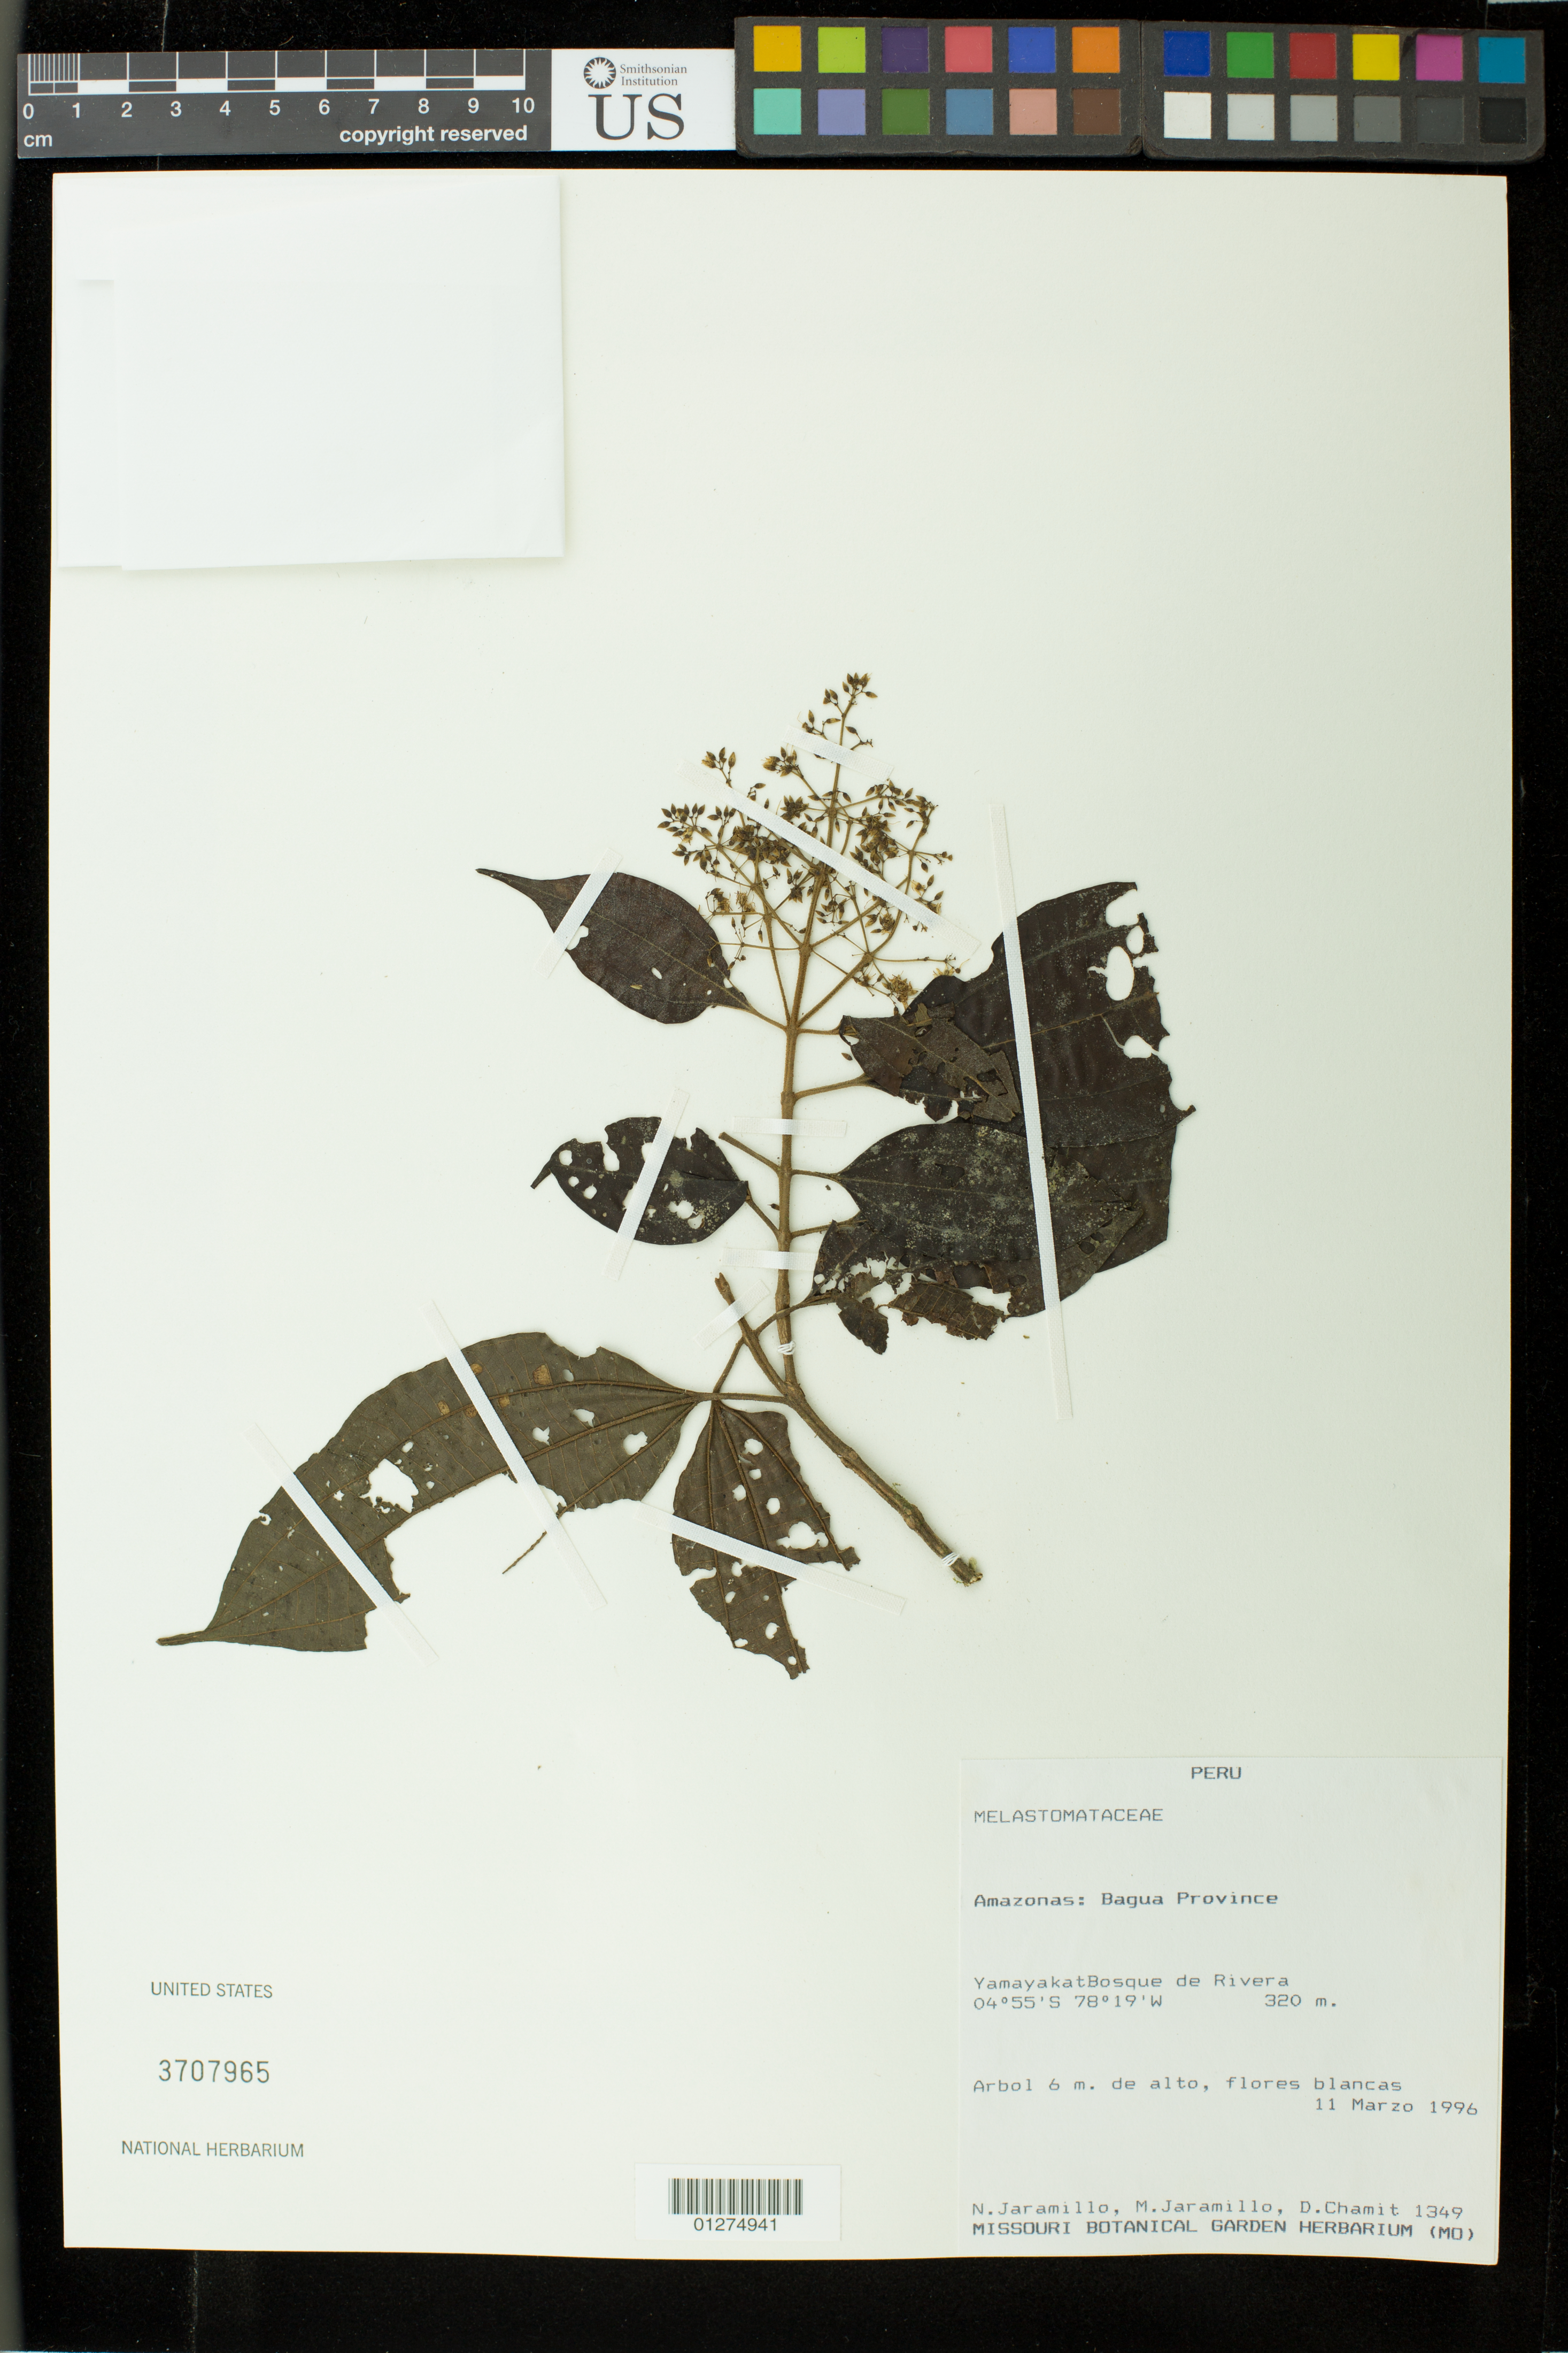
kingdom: Plantae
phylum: Tracheophyta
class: Magnoliopsida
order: Myrtales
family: Melastomataceae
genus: Miconia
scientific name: Miconia sp.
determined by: Michelangeli, F. A.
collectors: N. Jaramillo, M. Jaramillo & D. Chamit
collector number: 1349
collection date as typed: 11 Mar 1996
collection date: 1996-03-11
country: Peru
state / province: Amazonas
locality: Bagua Province: Yamayakat.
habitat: bosque de rivera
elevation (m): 320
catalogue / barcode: US 3707965